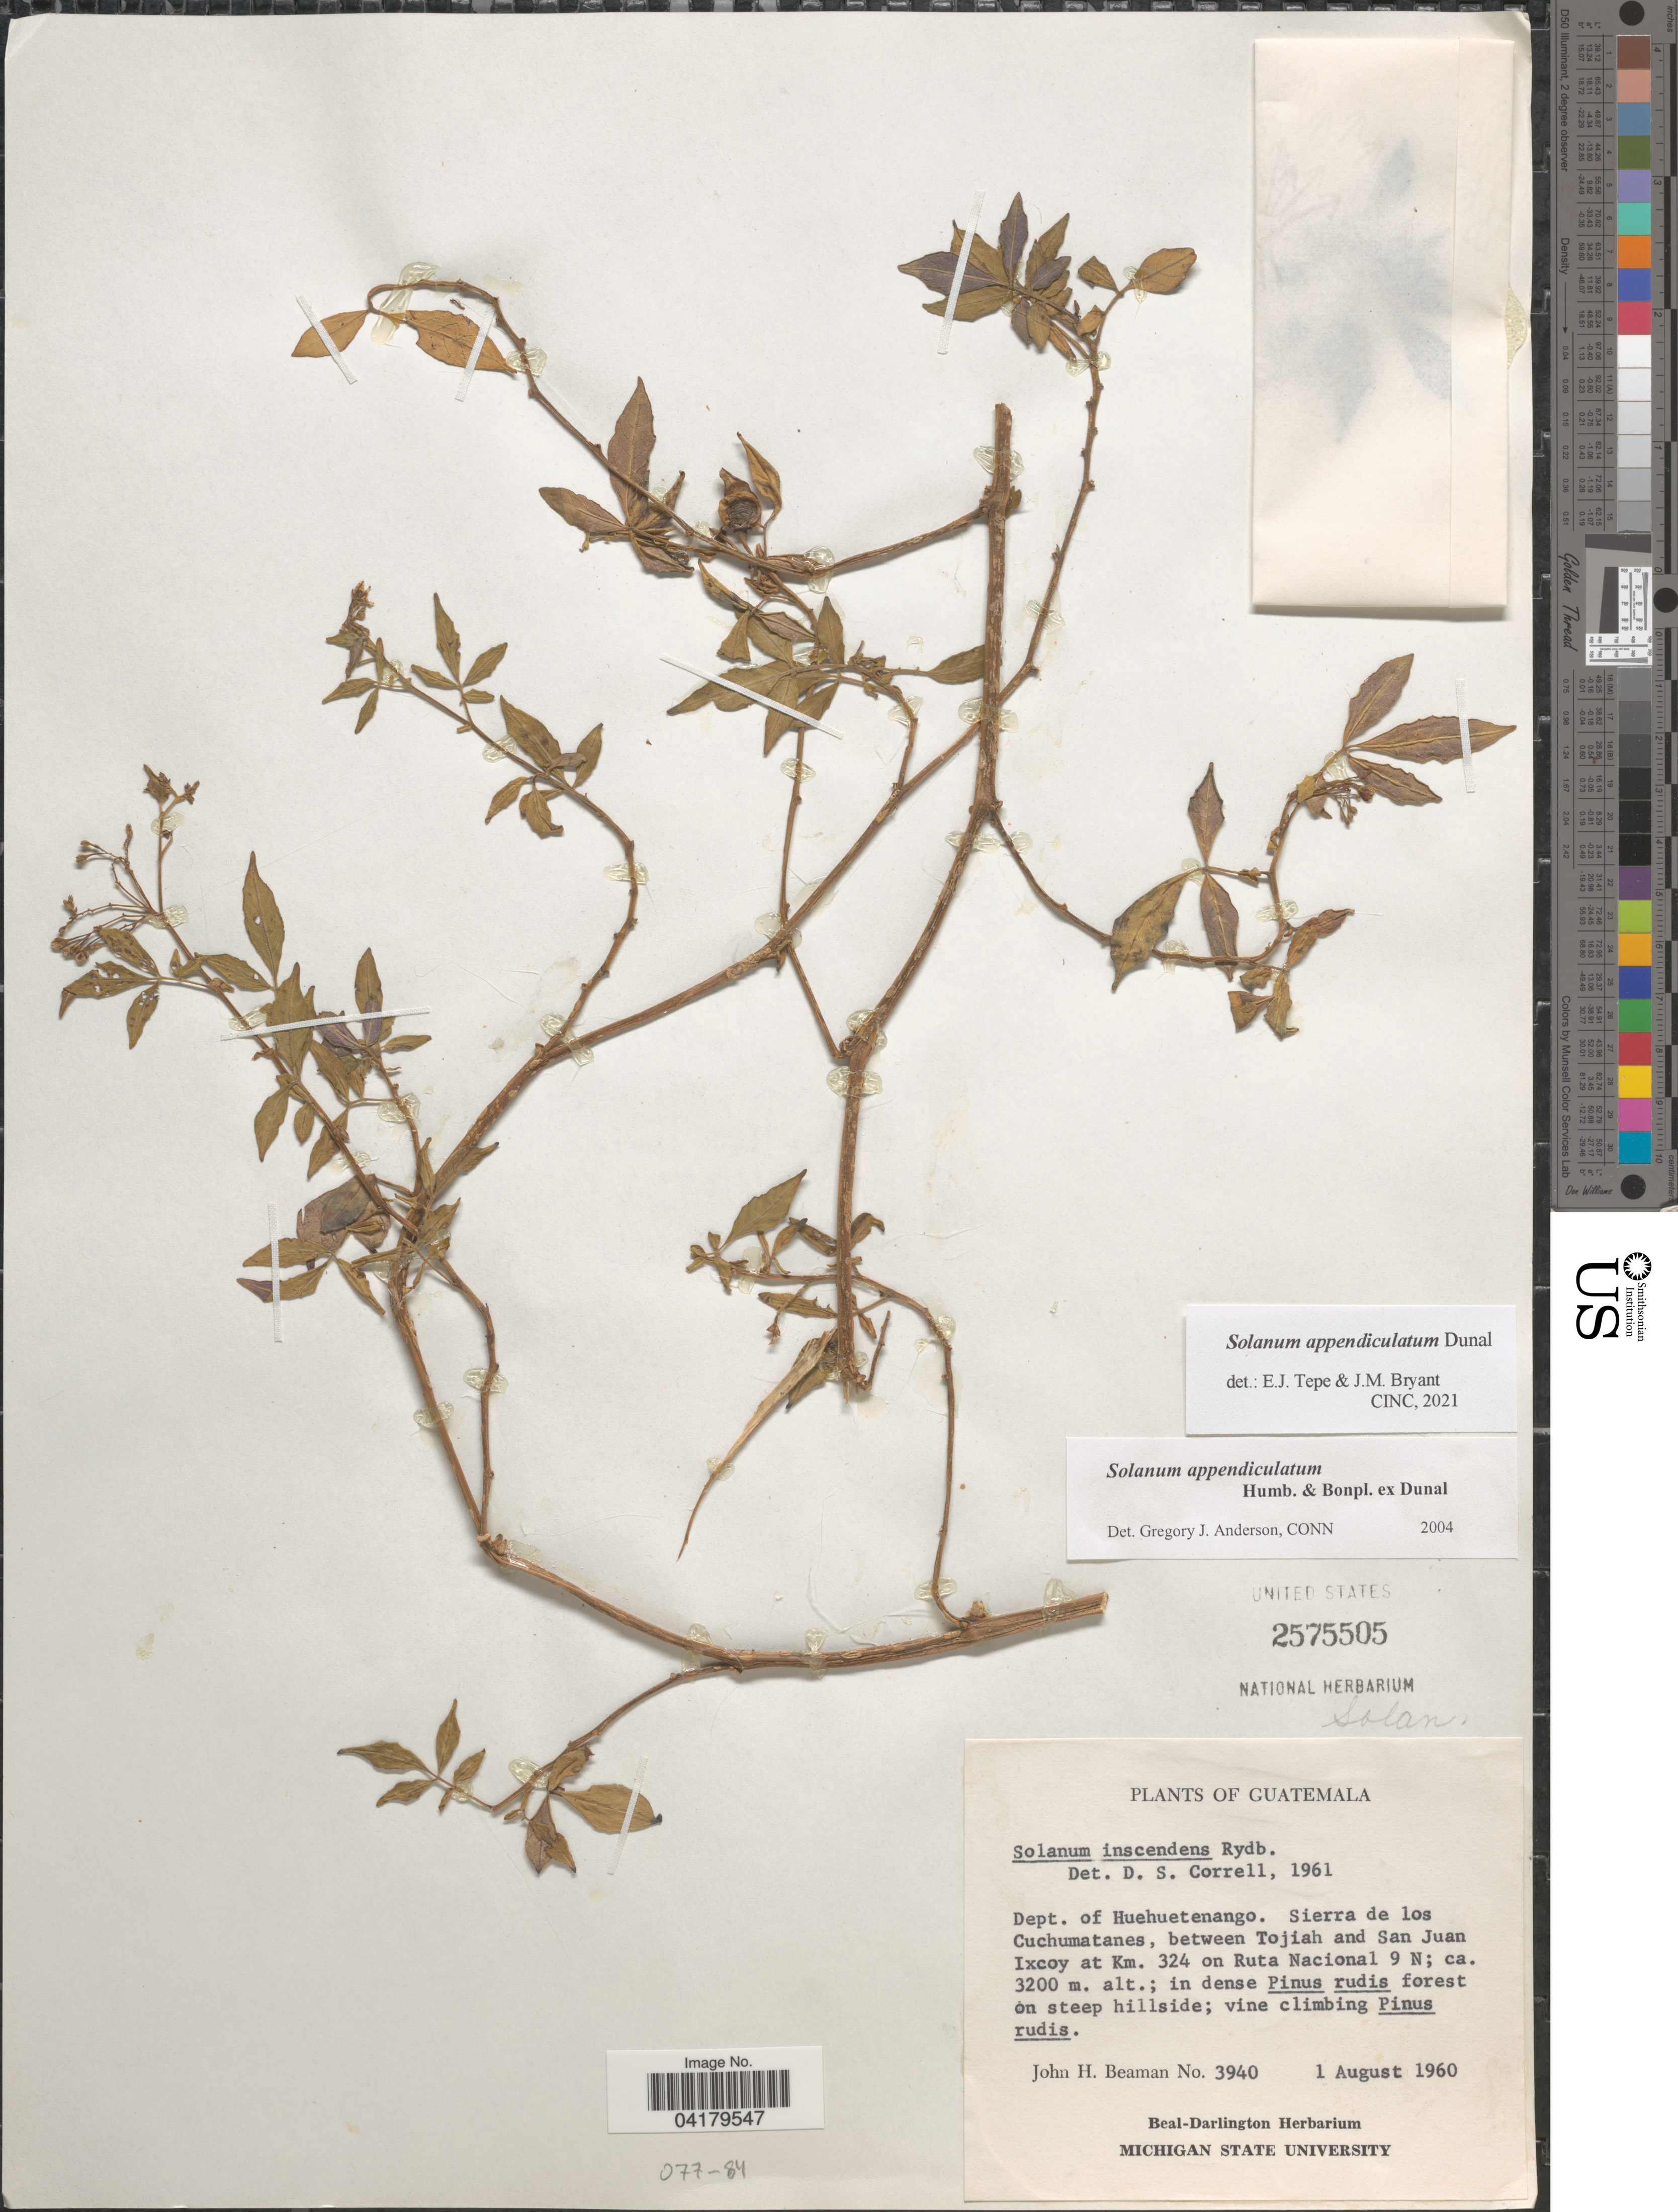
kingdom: Plantae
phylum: Tracheophyta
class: Magnoliopsida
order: Solanales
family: Solanaceae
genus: Solanum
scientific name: Solanum appendiculatum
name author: Humb. & Bonpl. ex Dunal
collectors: J. H. Beaman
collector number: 3940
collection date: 1960-08-01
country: Guatemala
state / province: Huehuetenango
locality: Dept. of Huehuetenango. Sierra de los Cuchumatanes, between Tojiah and San Juan Ixcoy at Km. 324 on Ruta Nacional 9 N.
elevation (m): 3200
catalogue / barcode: US 2575505